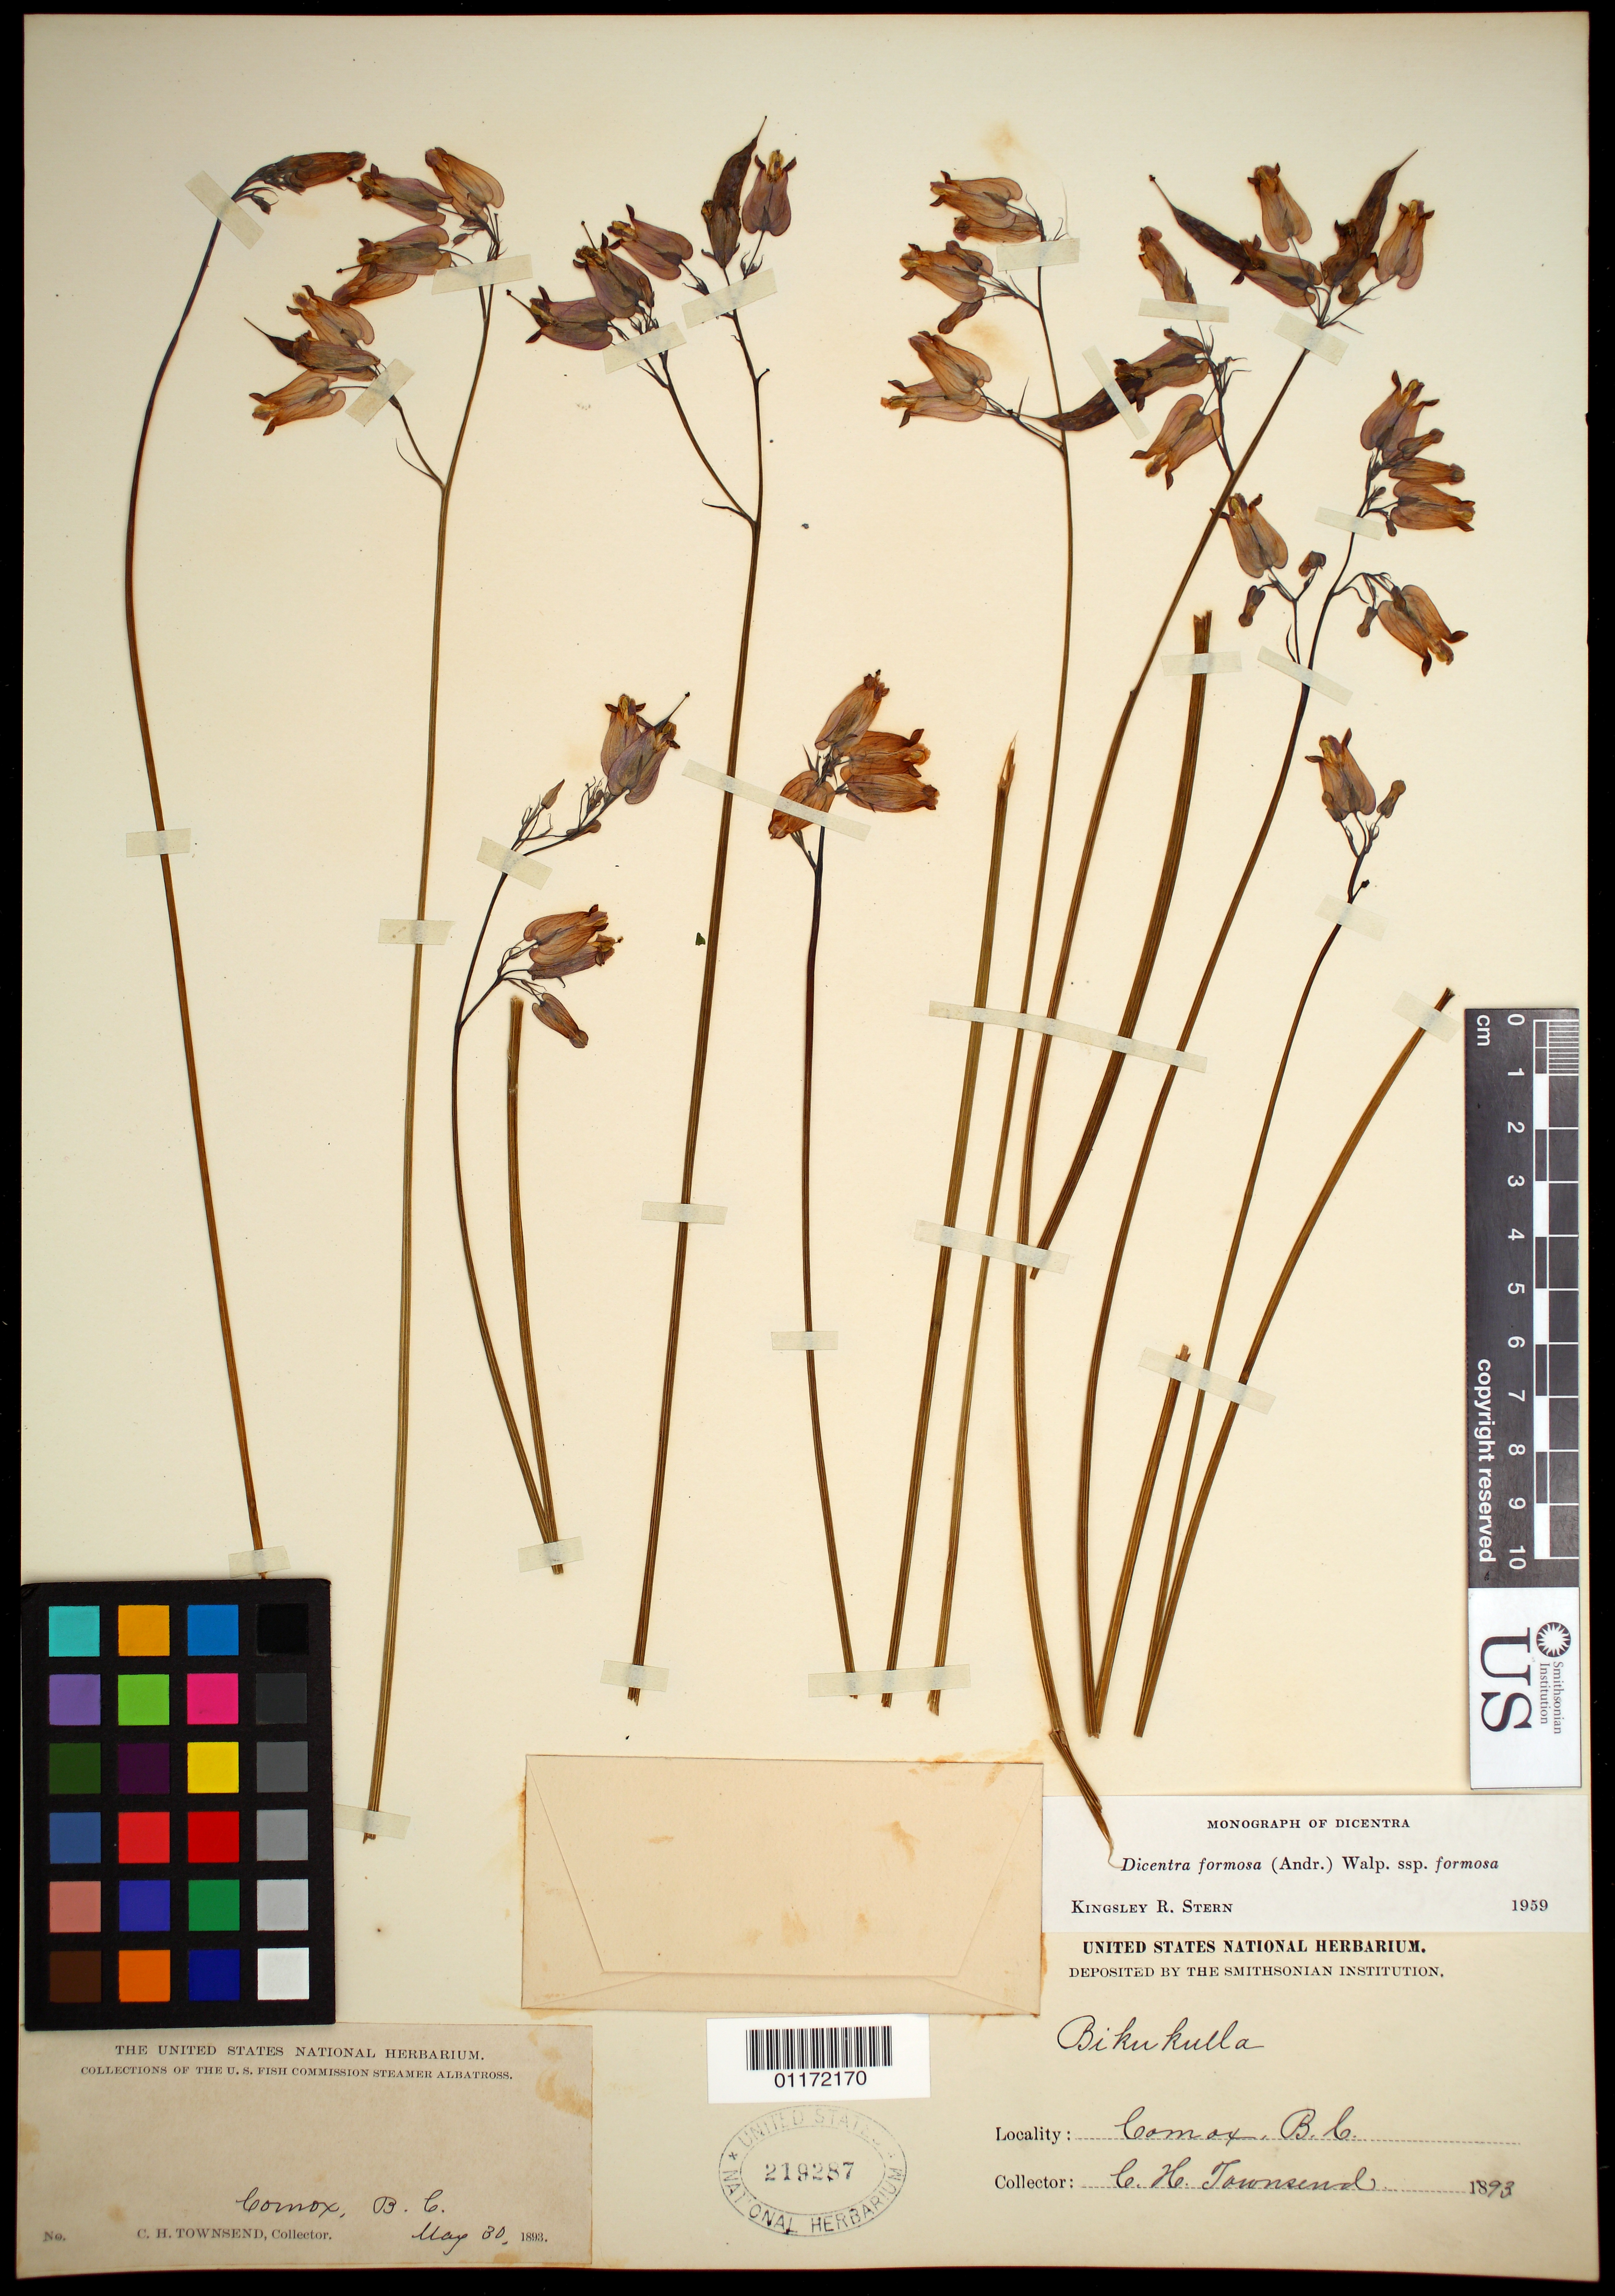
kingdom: Plantae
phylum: Tracheophyta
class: Magnoliopsida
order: Ranunculales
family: Papaveraceae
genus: Dicentra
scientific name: Dicentra formosa subsp. formosa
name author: (Haw.) Walp.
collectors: C. H. Townsend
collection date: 1893-05-30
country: Canada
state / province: British Columbia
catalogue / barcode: US 219287